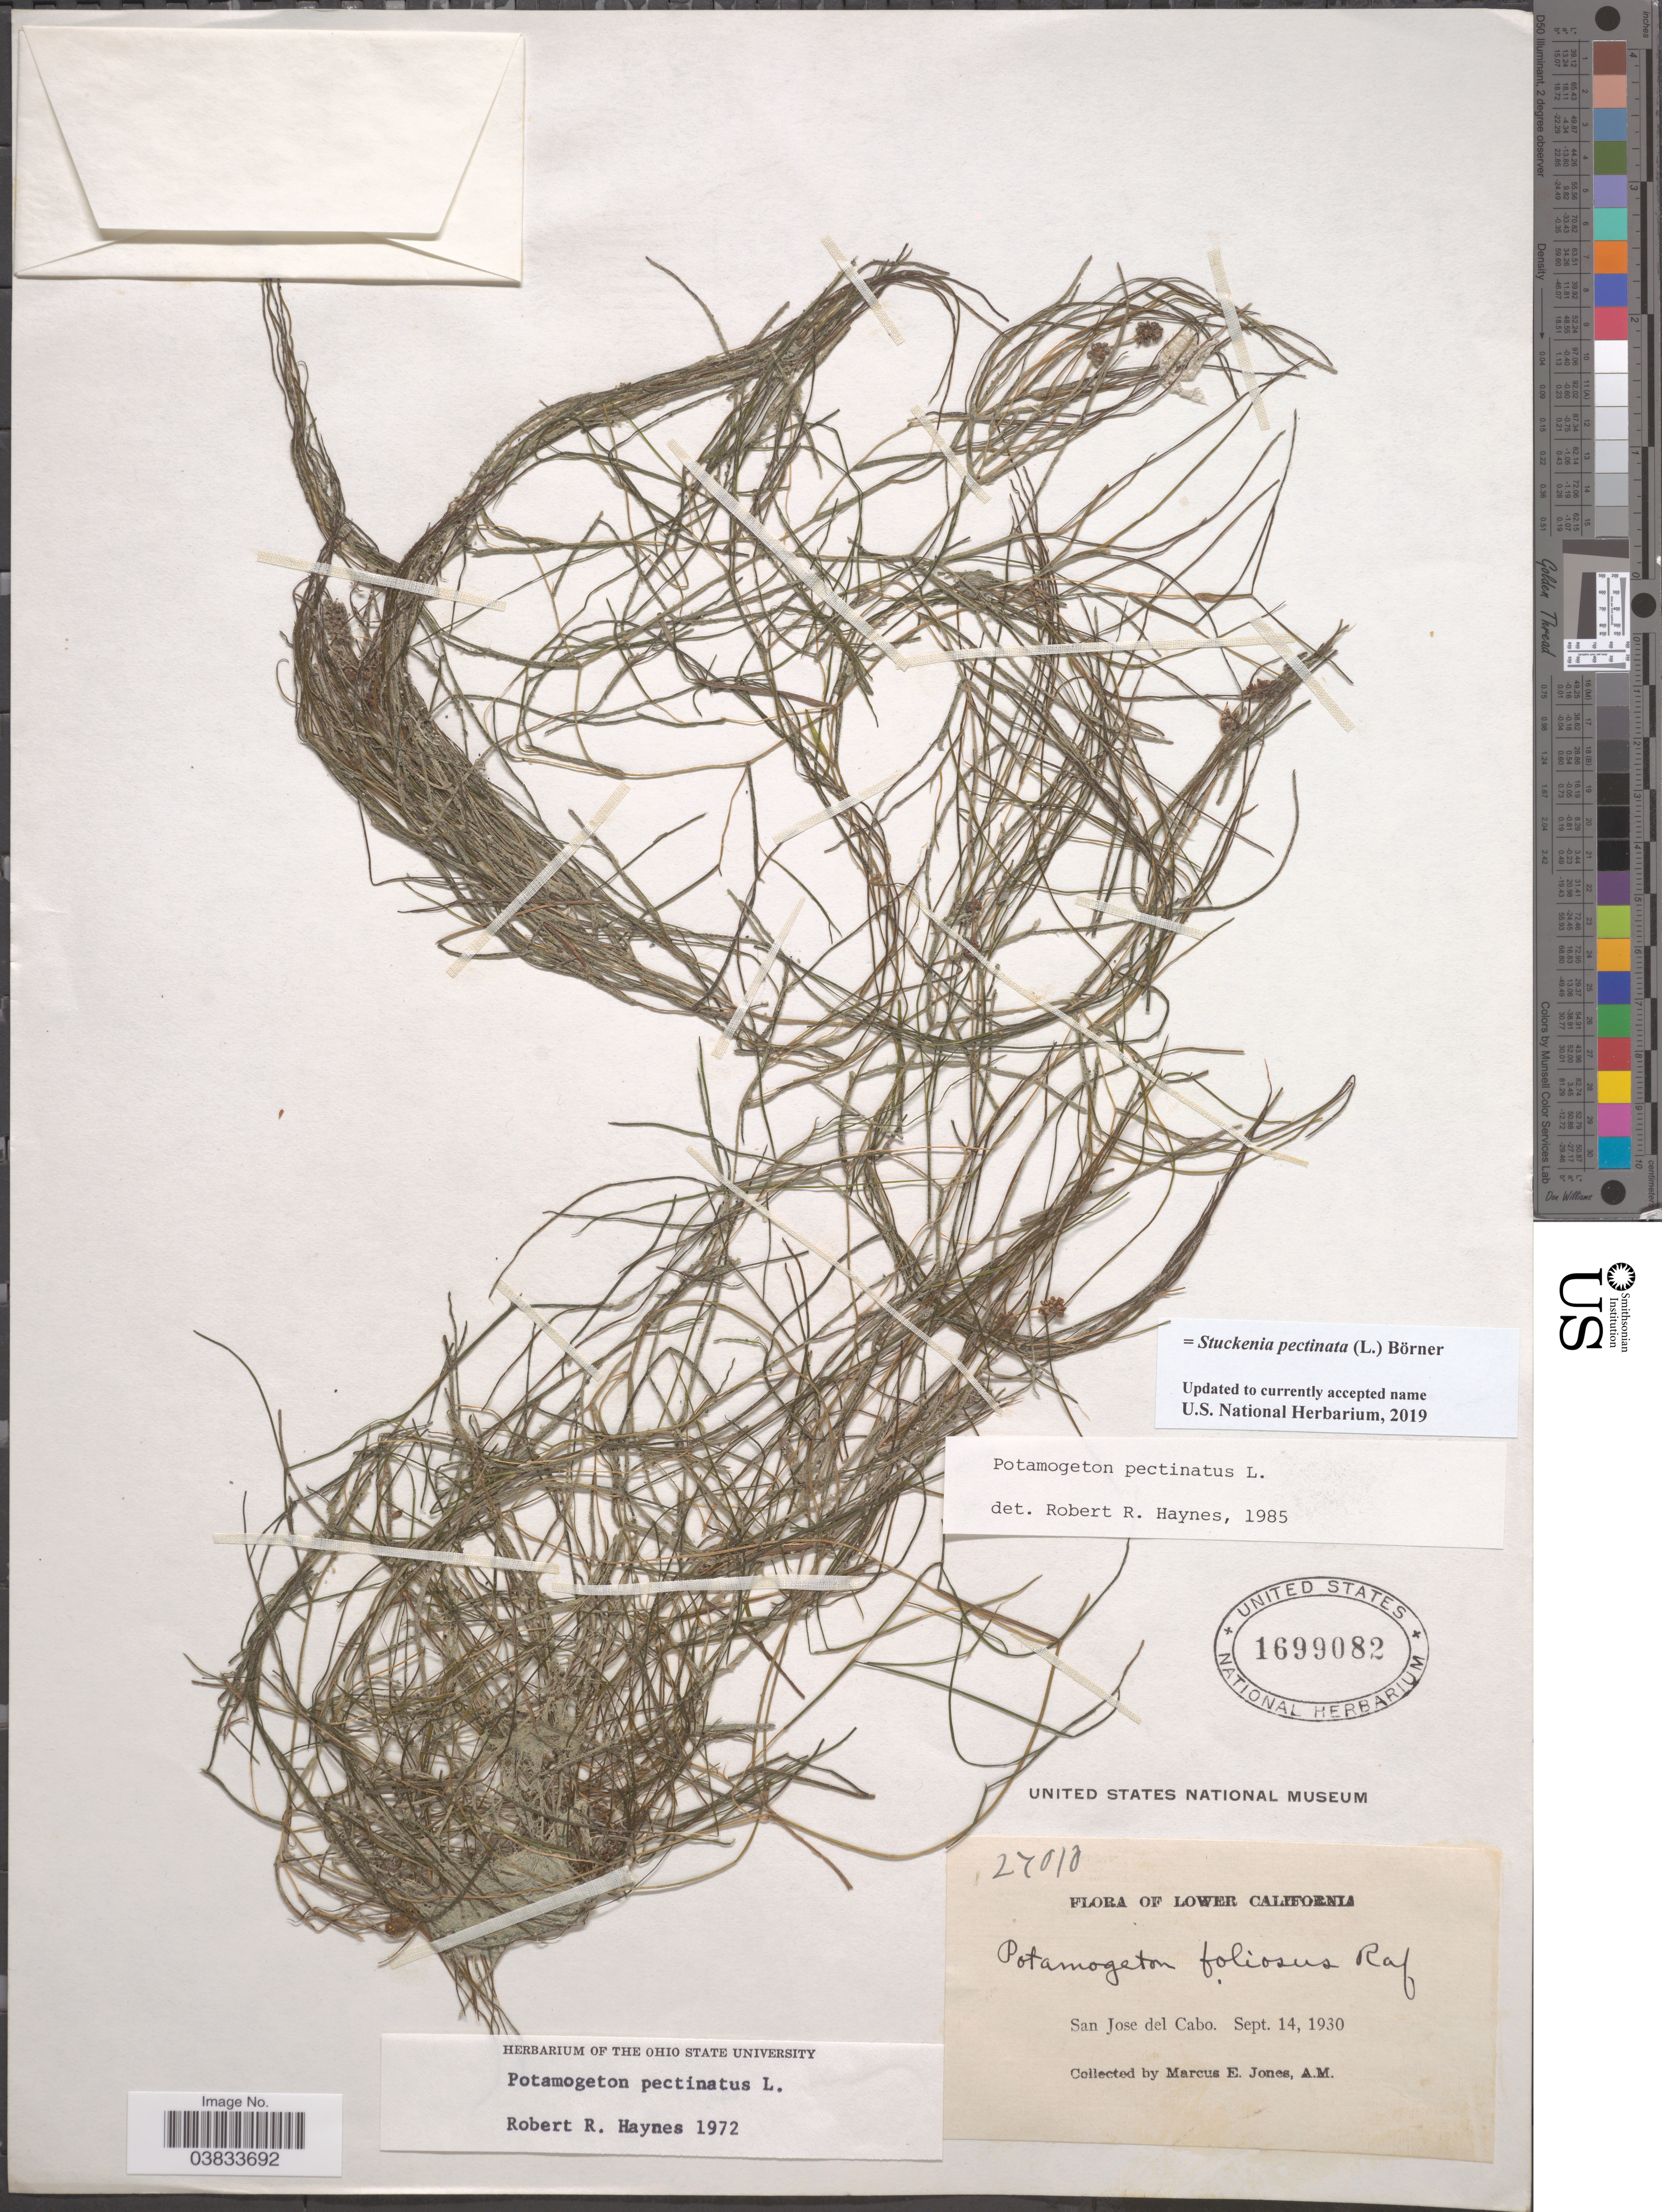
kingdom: Plantae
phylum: Tracheophyta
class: Liliopsida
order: Alismatales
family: Potamogetonaceae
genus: Stuckenia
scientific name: Stuckenia pectinata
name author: (L.) Börner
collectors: M. E. Jones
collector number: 27010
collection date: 1930-09-14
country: Mexico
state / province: Baja California Sur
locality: Lower California. San Jose del Cabo.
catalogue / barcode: US 1699082